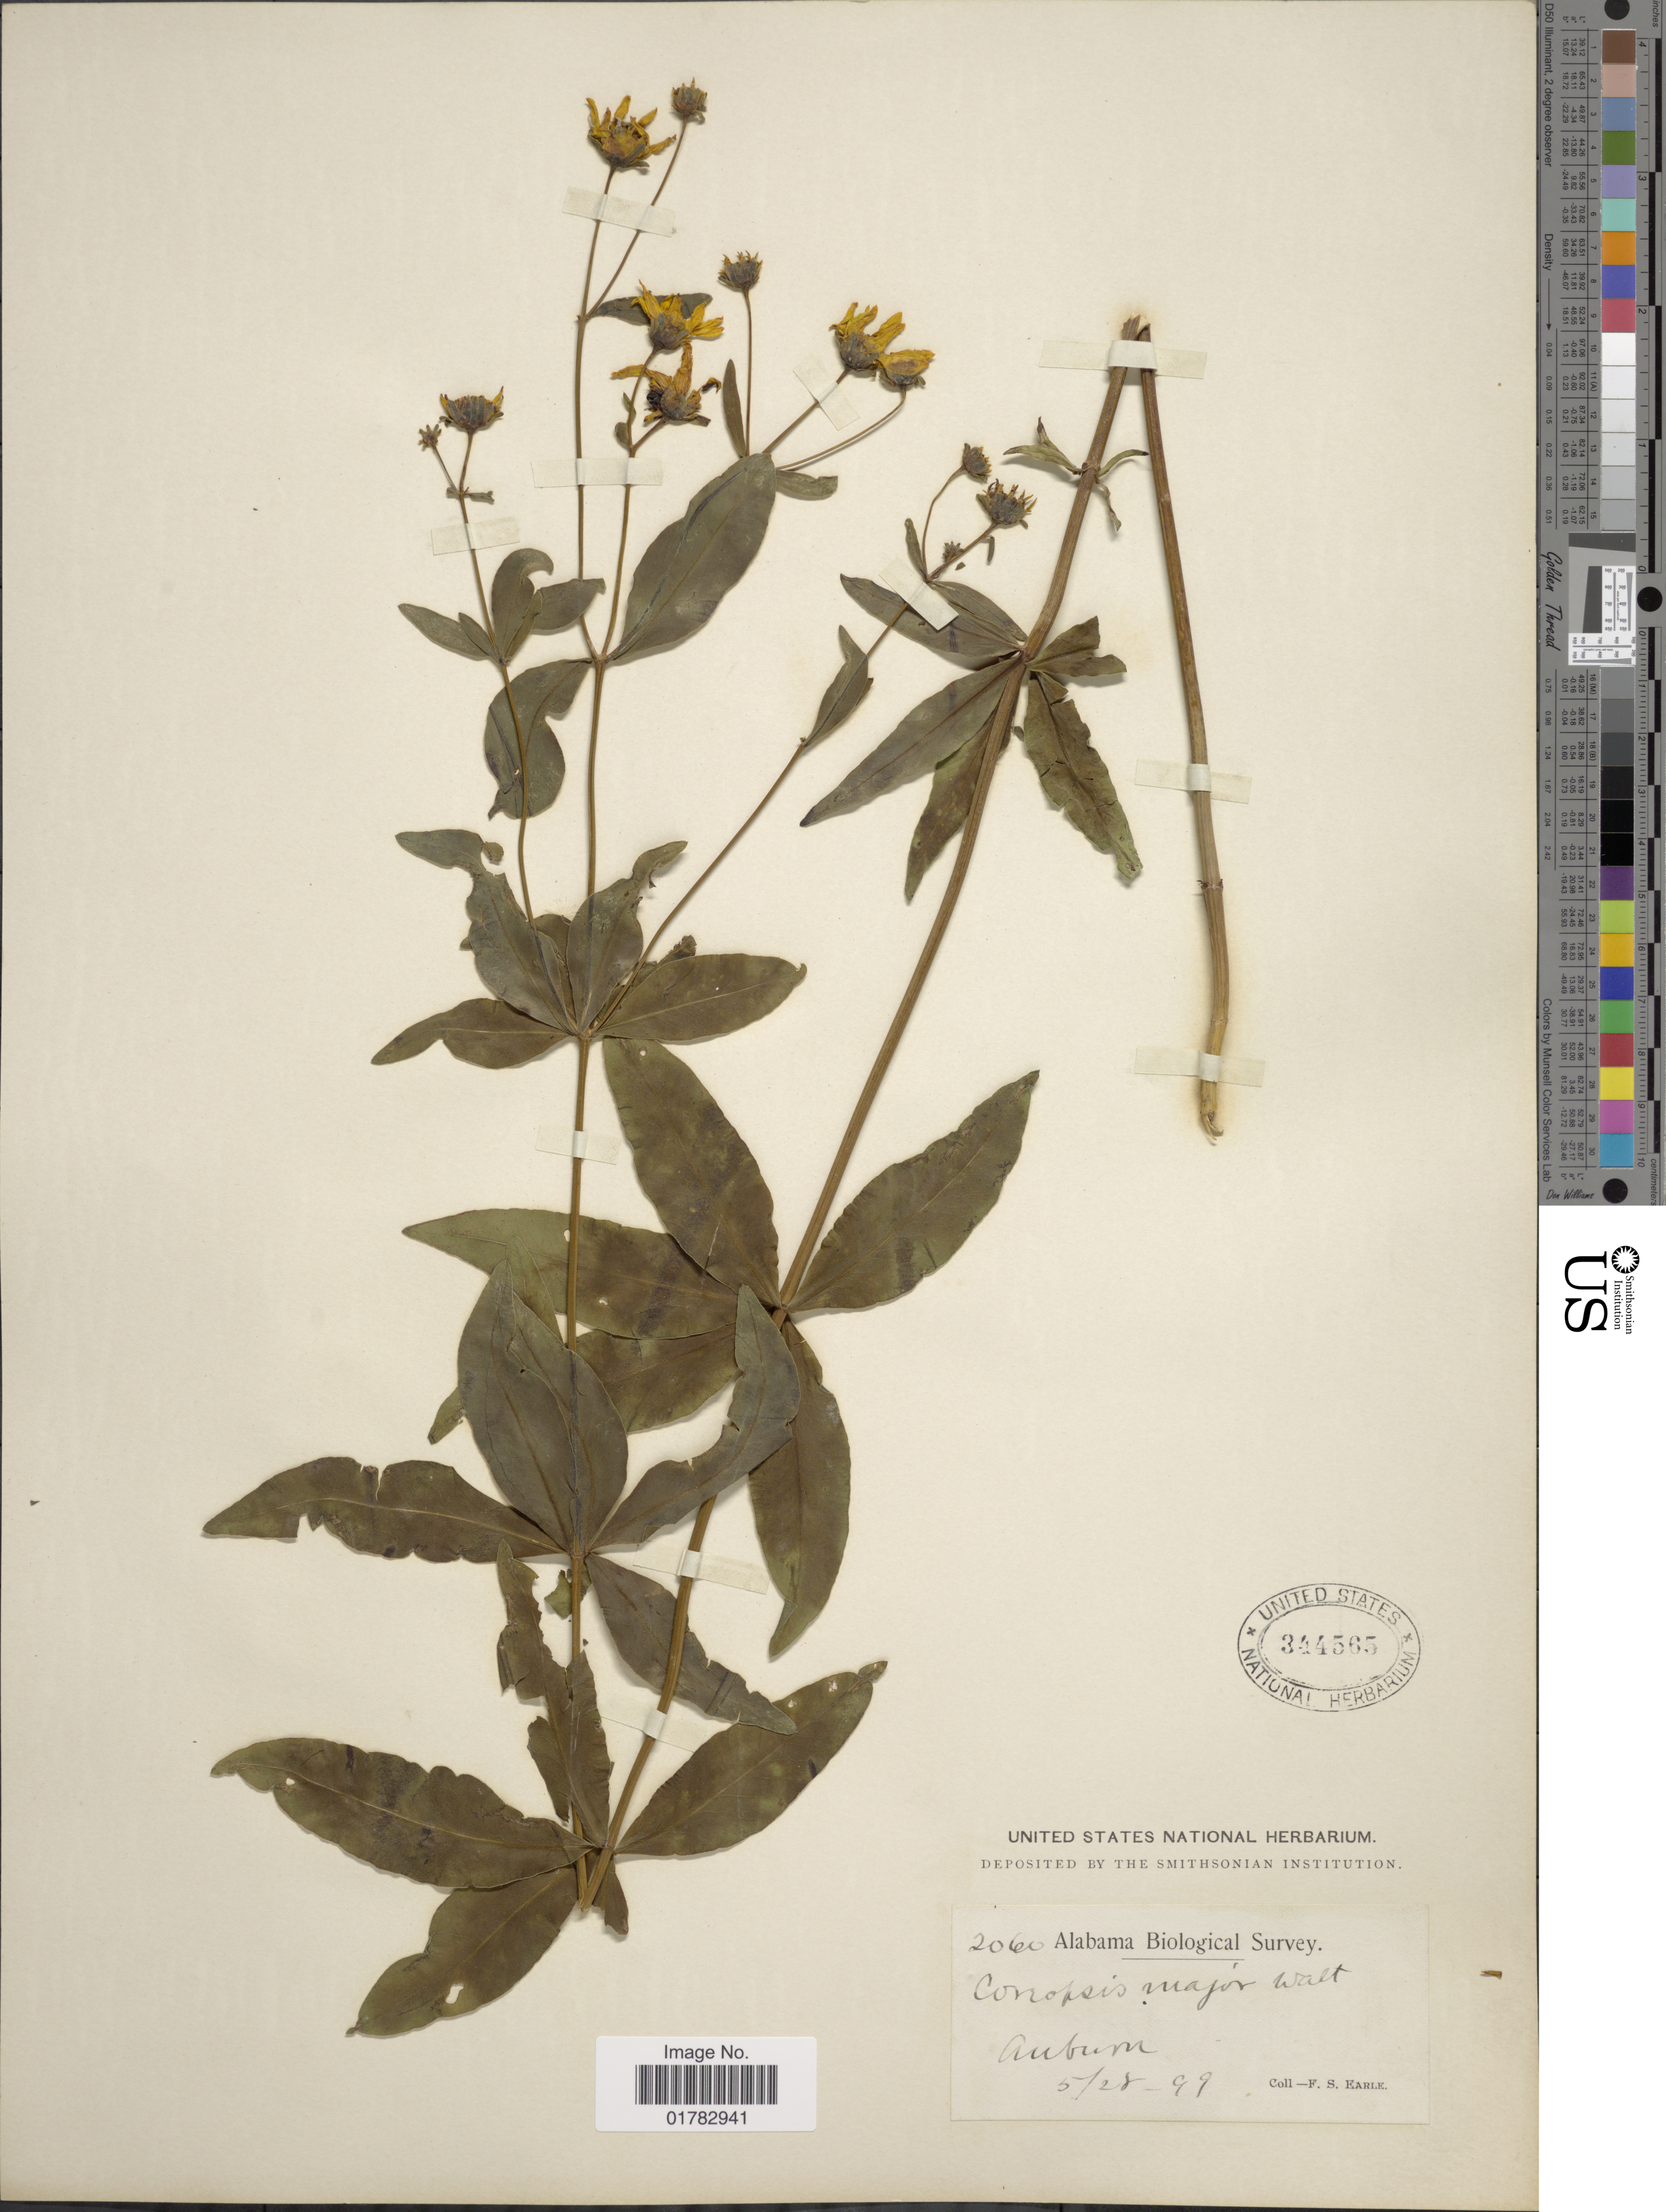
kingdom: Plantae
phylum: Tracheophyta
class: Magnoliopsida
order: Asterales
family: Asteraceae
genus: Coreopsis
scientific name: Coreopsis major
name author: Walter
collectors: F. S. Earle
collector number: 2060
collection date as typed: Transcribed d/m/y: 28/5/99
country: United States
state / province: Alabama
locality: Auburn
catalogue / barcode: US 344565